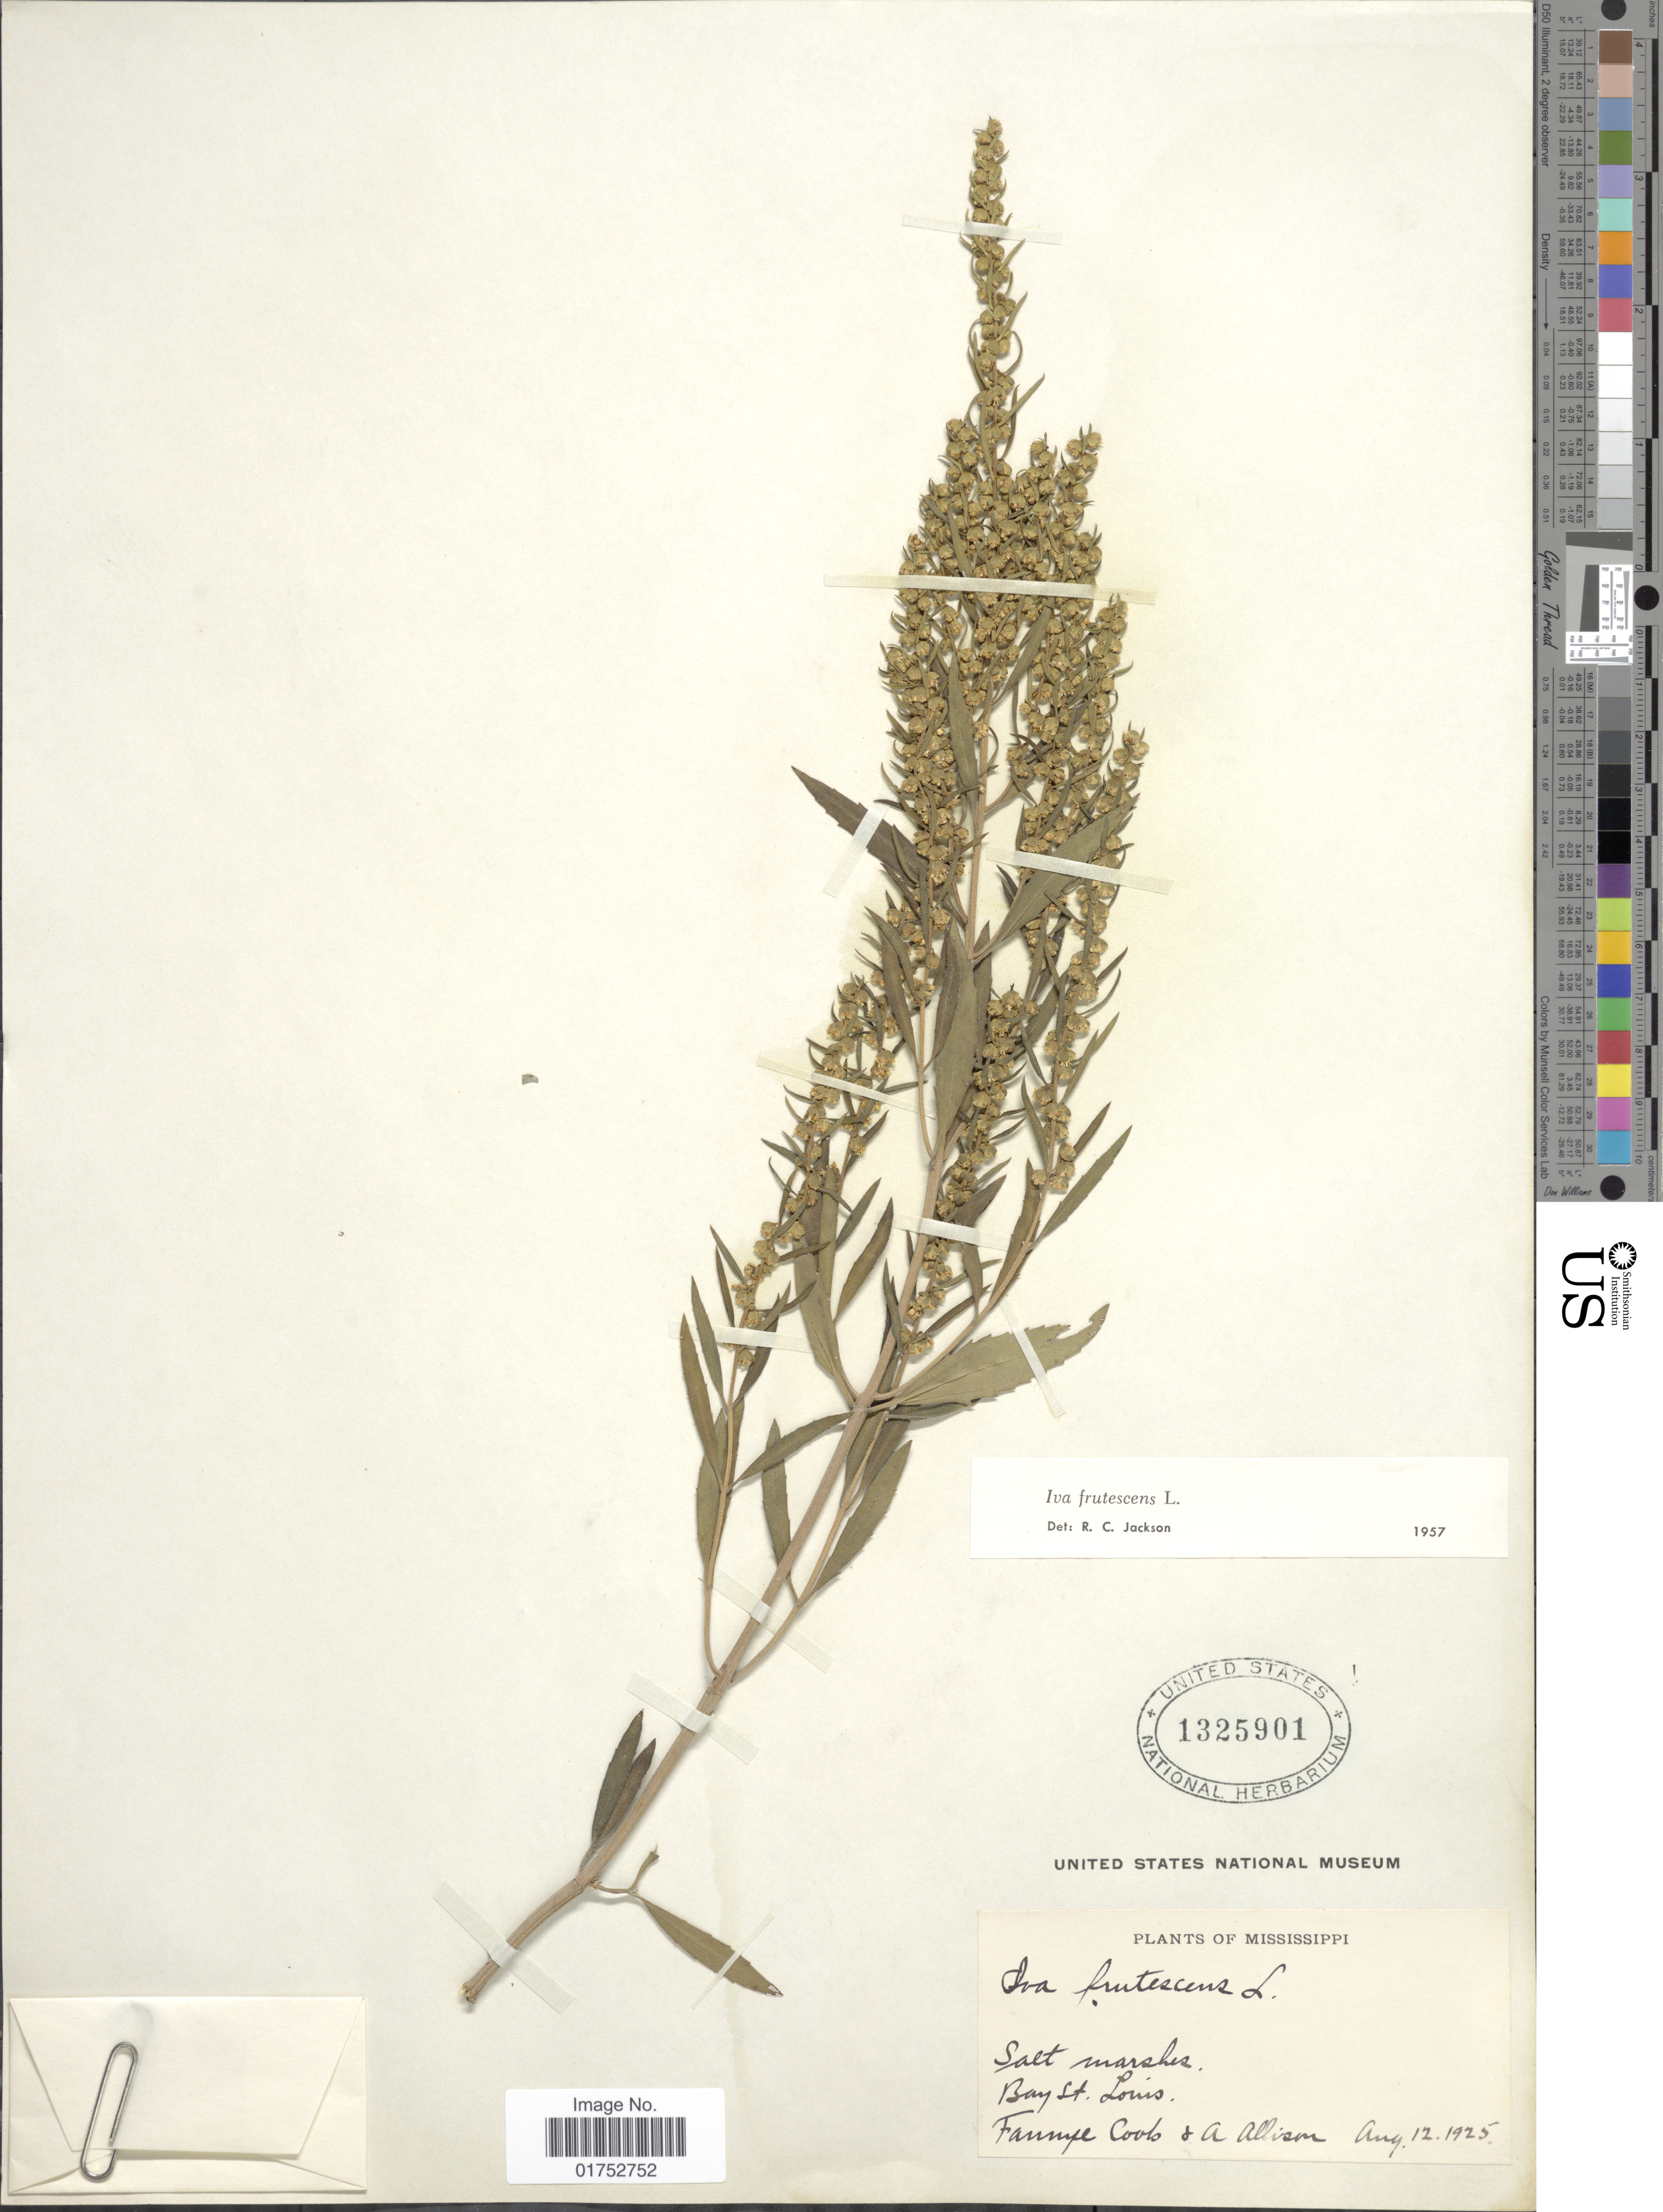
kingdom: Plantae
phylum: Tracheophyta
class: Magnoliopsida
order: Asterales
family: Asteraceae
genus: Iva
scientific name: Iva frutescens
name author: L.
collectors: F. Coob & A. Allison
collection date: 1925-08-12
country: United States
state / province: Mississippi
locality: Bay St. Louis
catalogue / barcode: US 1325901